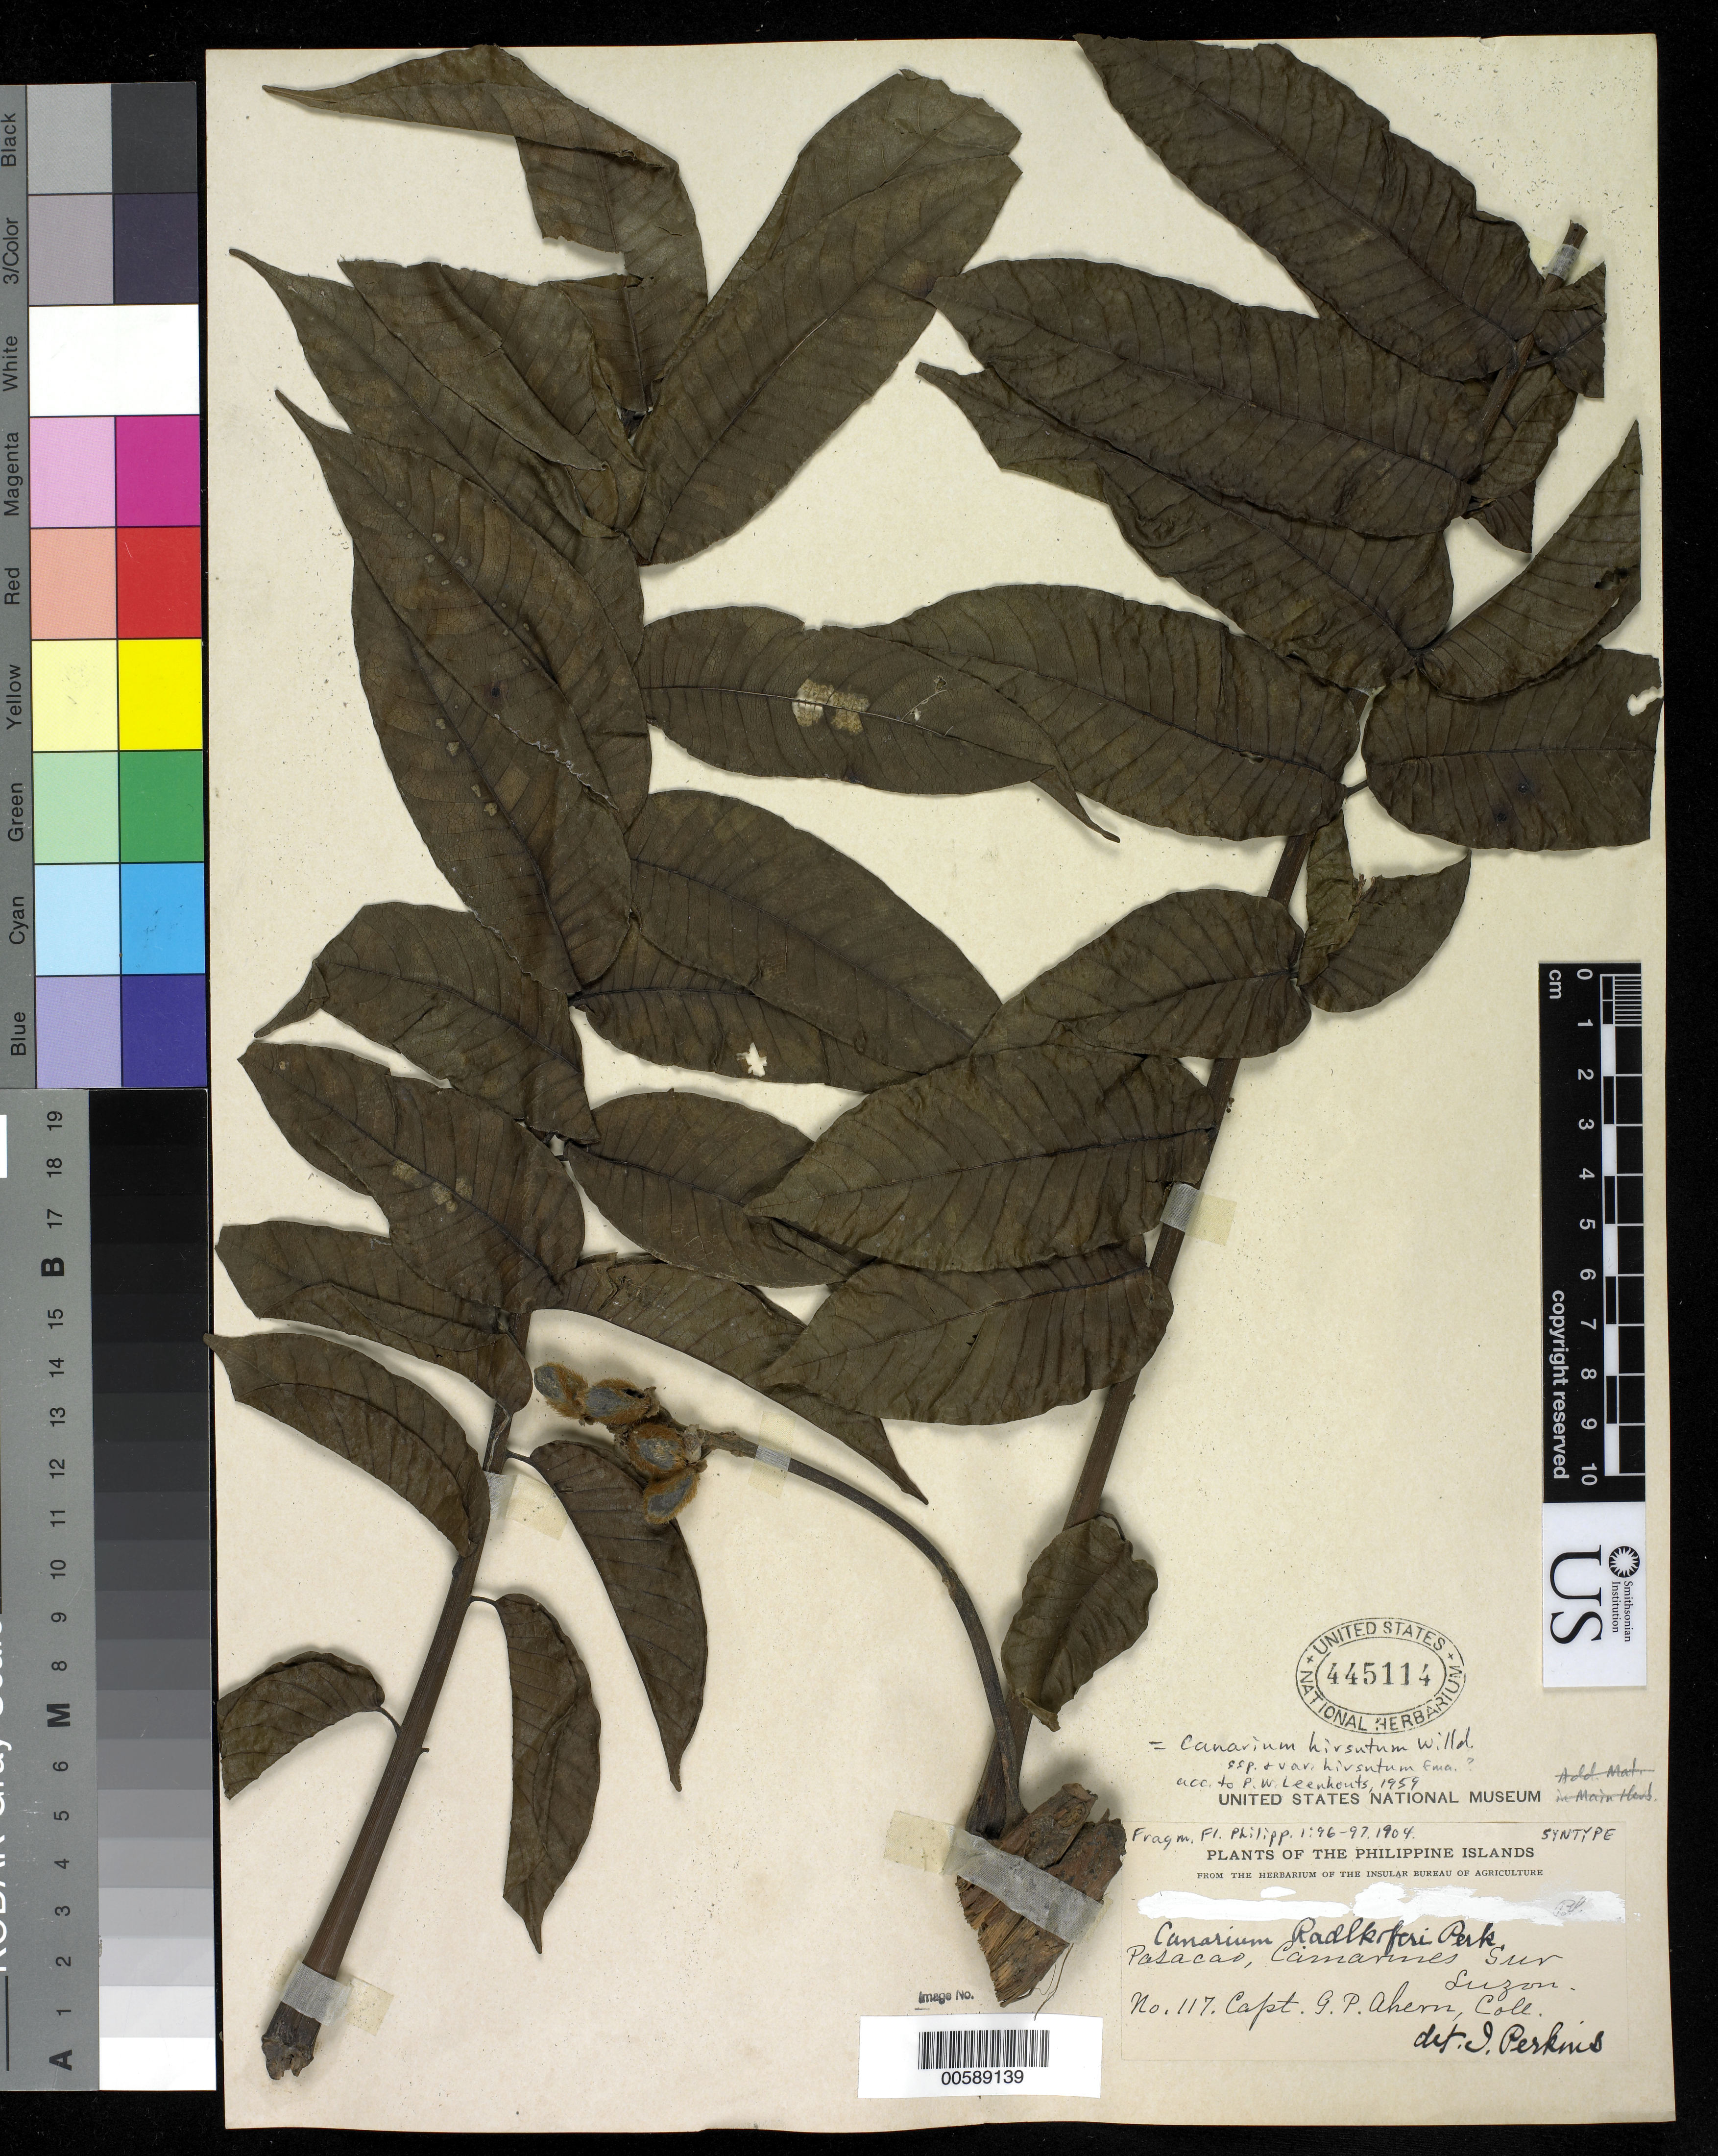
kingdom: Plantae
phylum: Tracheophyta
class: Magnoliopsida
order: Sapindales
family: Burseraceae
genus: Canarium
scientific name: Canarium radlkoferi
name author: Perkins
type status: Syntype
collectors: J. R. Perkins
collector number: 117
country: Philippines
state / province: Bicol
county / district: Camarines Sur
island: Luzon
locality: Pasacao.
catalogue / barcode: US 445114